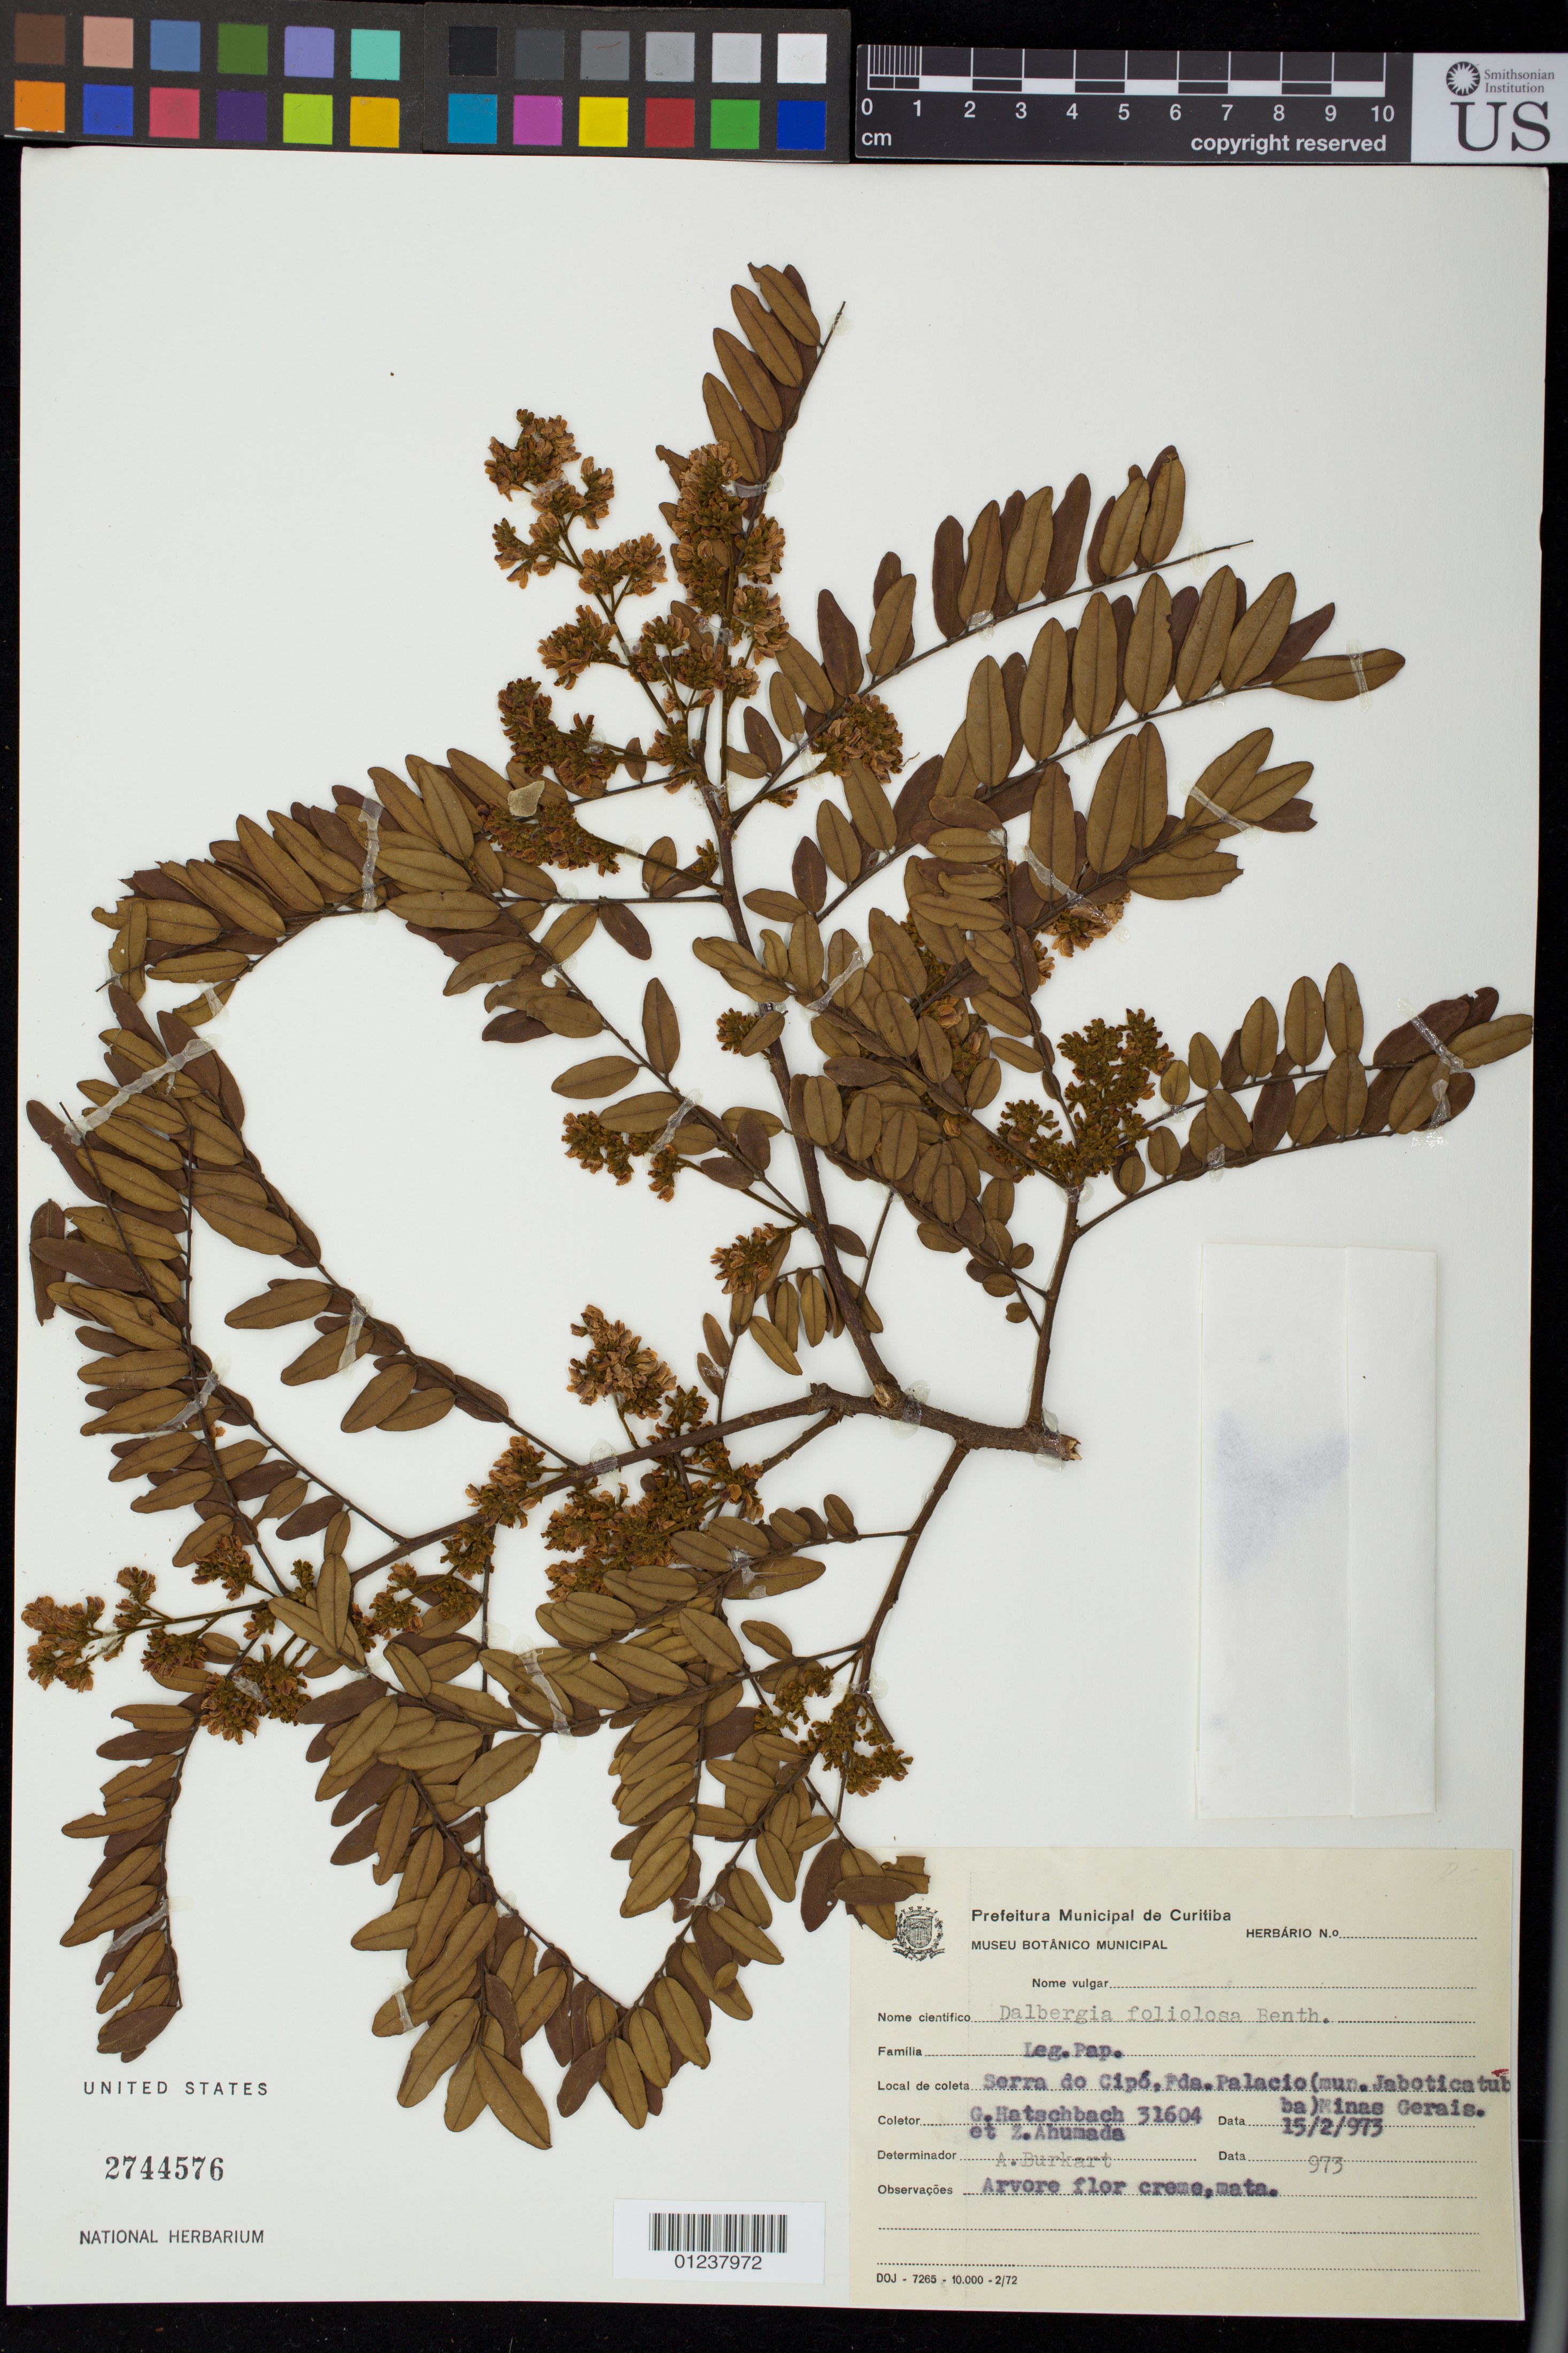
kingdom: Plantae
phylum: Tracheophyta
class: Magnoliopsida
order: Fabales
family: Fabaceae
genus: Dalbergia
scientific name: Dalbergia foliosa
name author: (Benth.) A.M. Carvalho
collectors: G. Hatschbach & Z. Ahumada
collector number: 31604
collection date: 1973-02-15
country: Brazil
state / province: Minas Gerais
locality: Serra do Cipó, Fda. Palacio (mun. Jaboticatubba)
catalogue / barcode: US 2744576